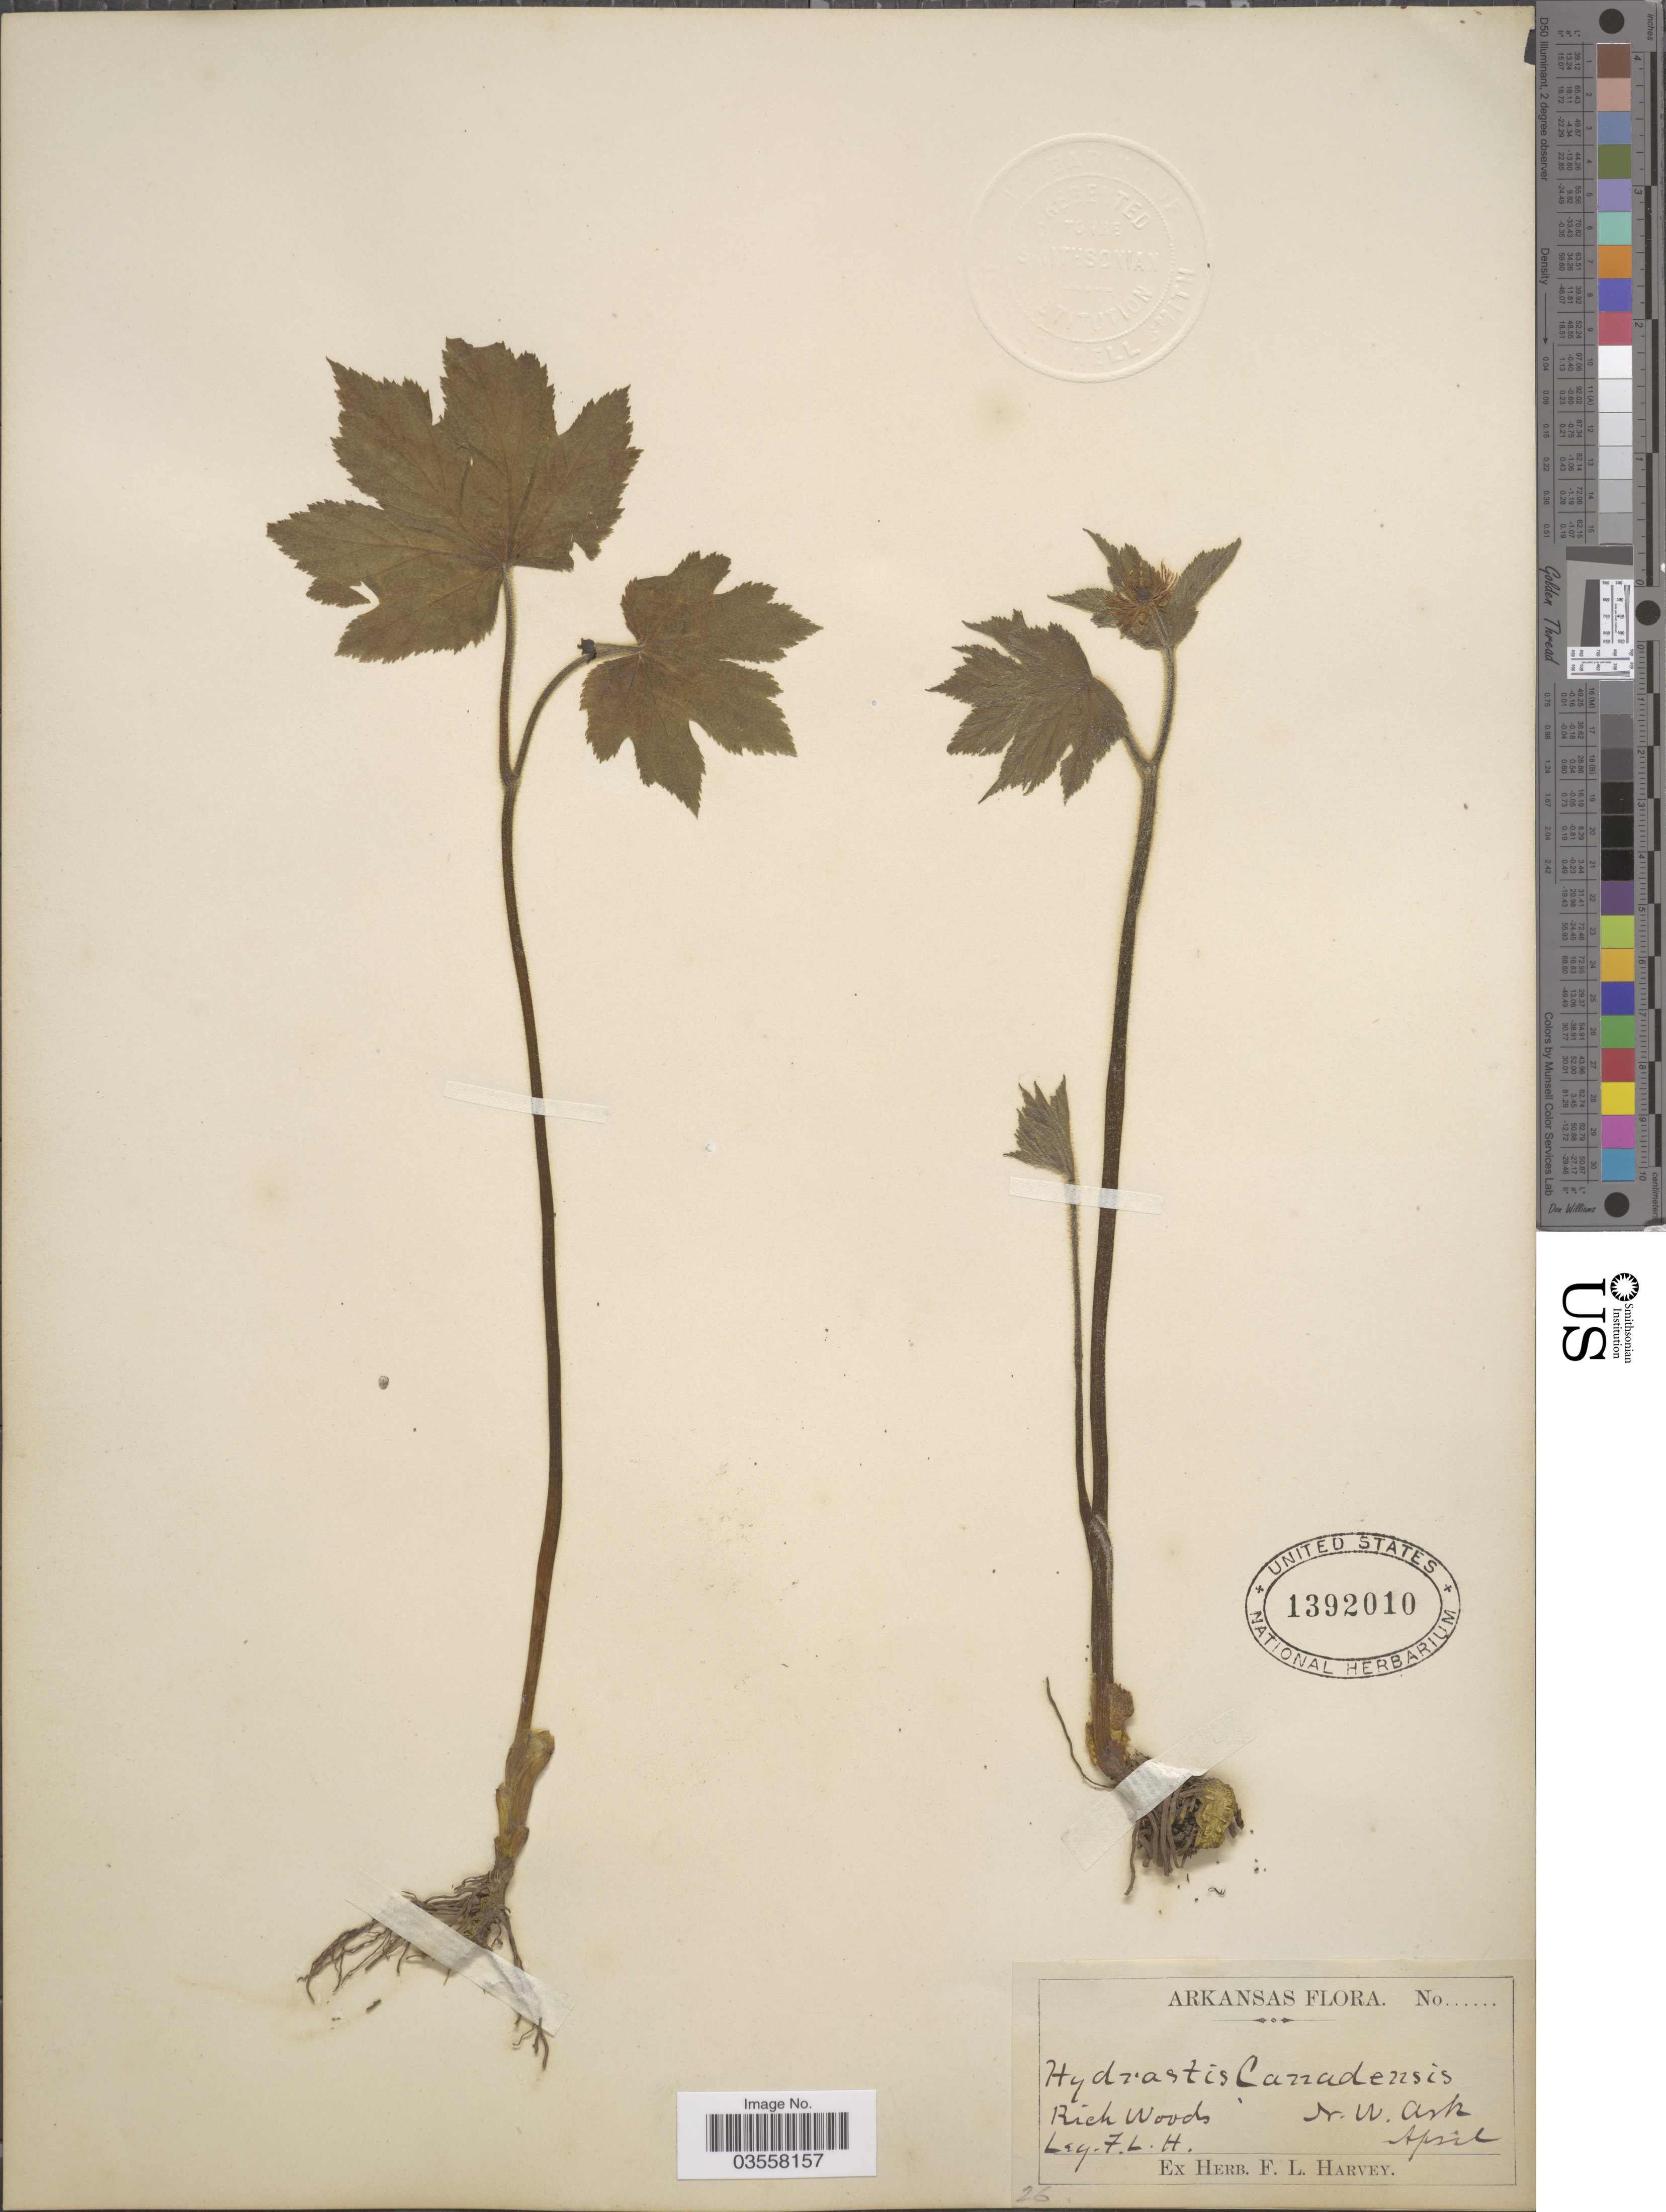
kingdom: Plantae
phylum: Tracheophyta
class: Magnoliopsida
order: Ranunculales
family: Ranunculaceae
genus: Hydrastis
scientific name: Hydrastis canadensis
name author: L.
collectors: F. L. Harvey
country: United States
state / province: Arkansas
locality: Rich woods, N.W. Ark.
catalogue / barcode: US 1392010